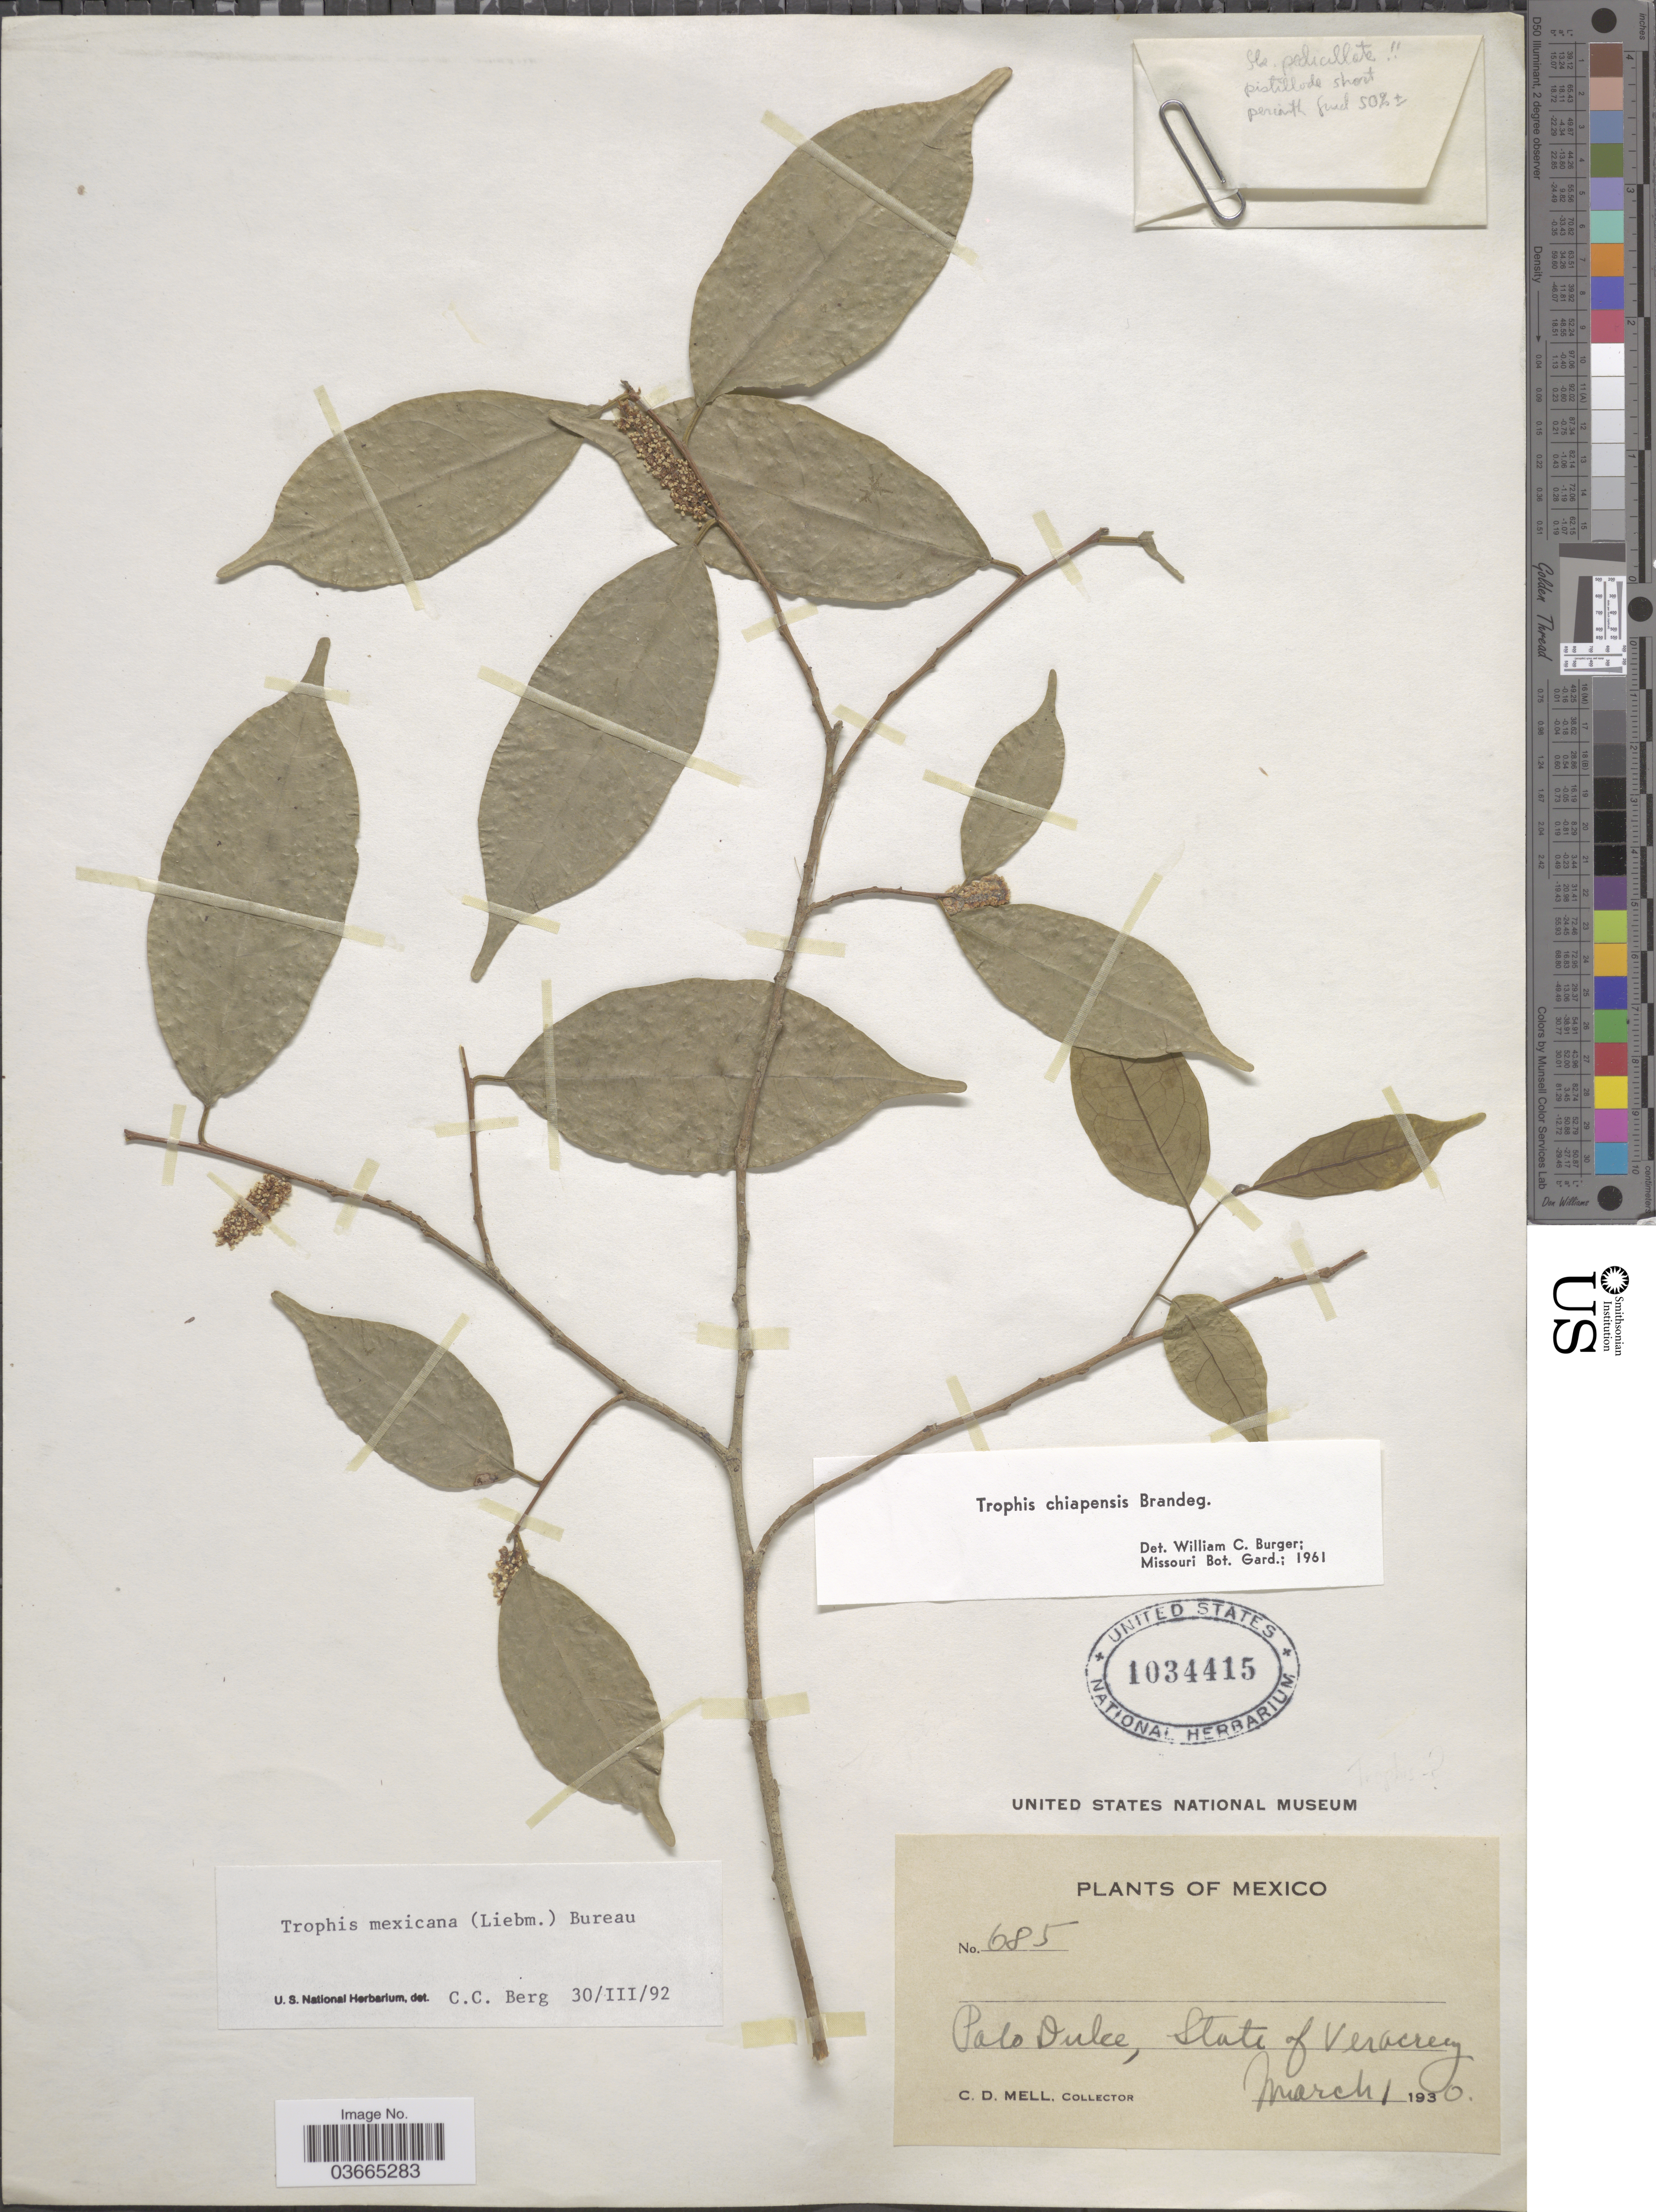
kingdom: Plantae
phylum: Tracheophyta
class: Magnoliopsida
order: Rosales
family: Moraceae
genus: Trophis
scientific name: Trophis mexicana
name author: (Liebm.) Bureau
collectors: C. D. Mell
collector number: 685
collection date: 1930-03-01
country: Mexico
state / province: Veracruz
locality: Palo Dulce, State of Veracruz.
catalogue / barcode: US 1034415